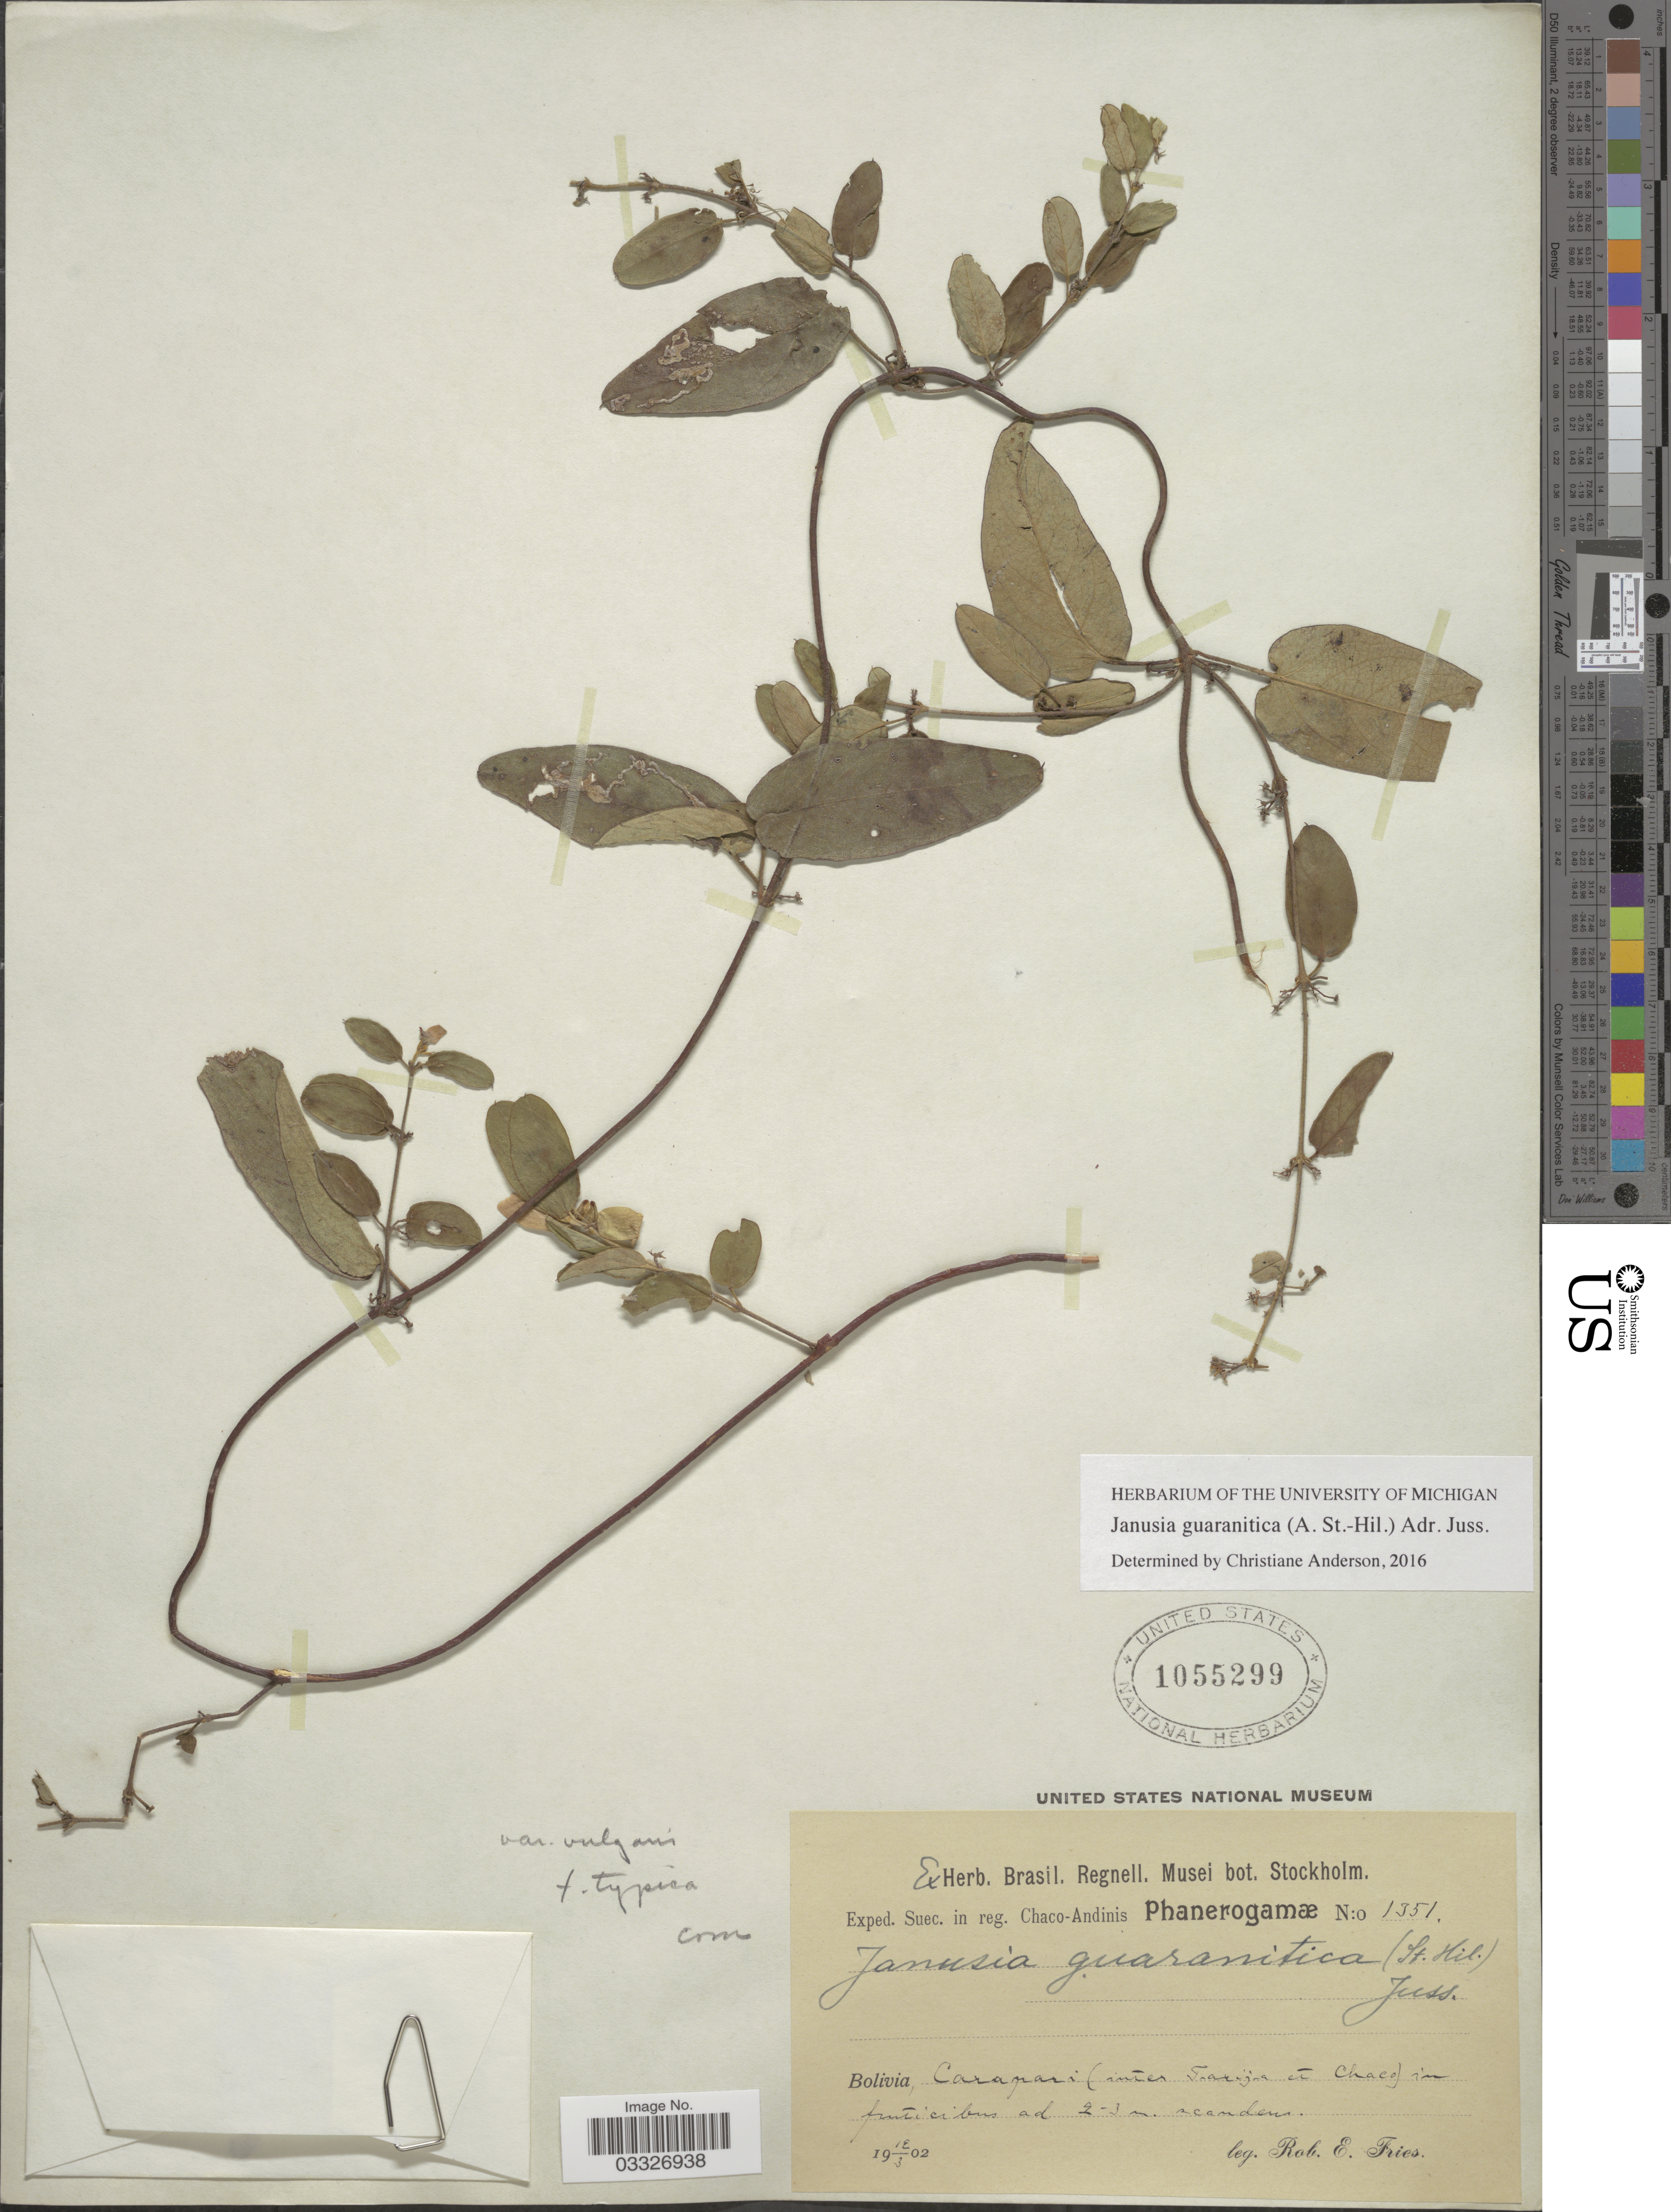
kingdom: Plantae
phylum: Tracheophyta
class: Magnoliopsida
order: Malpighiales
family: Malpighiaceae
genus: Janusia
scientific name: Janusia guaranitica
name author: (A. St.-Hil.) A. Juss.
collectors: R. E. Fries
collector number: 1351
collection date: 1902-03-19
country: Bolivia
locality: Caranari (inter Tarija et Chaco).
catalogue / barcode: US 1055299